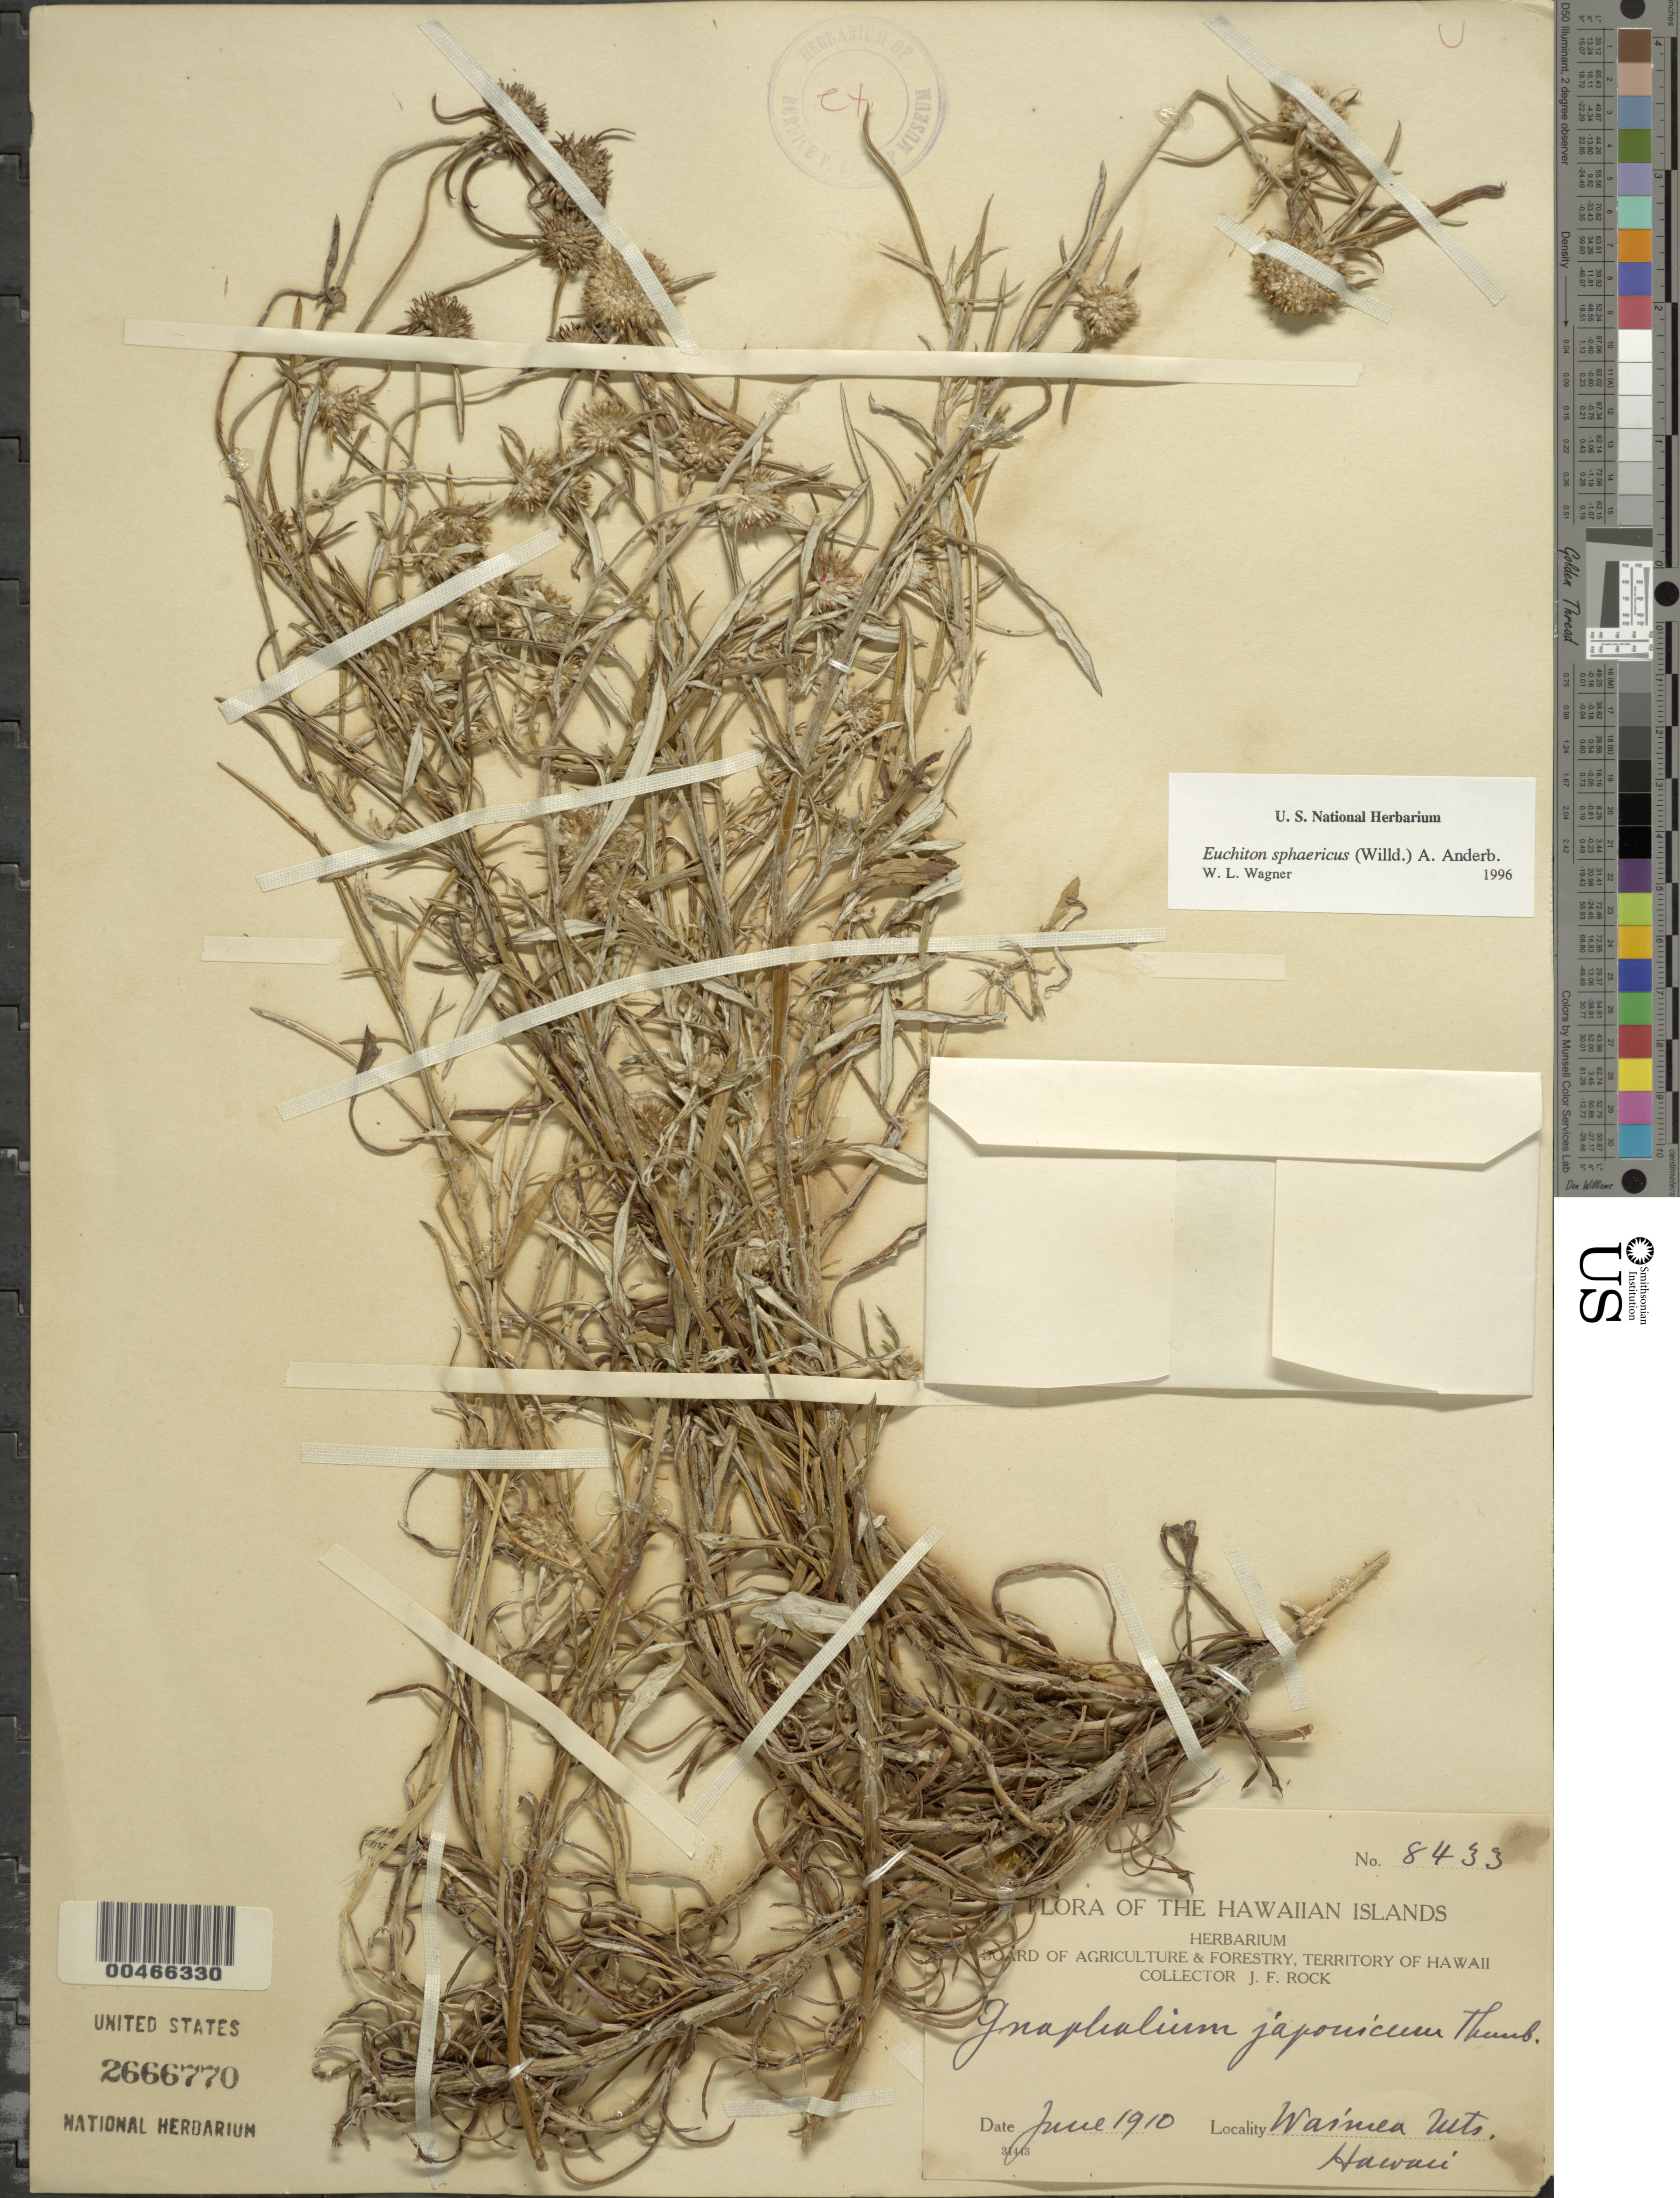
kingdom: Plantae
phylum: Tracheophyta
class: Magnoliopsida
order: Asterales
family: Asteraceae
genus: Euchiton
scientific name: Euchiton sphaericus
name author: (Willd.) Holub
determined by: Wagner, W. L., (BOT), Smithsonian Institution - National Museum of Natural History (UNITED STATES)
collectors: J. F. Rock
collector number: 8433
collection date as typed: Jun 1910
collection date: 1910-06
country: United States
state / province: Hawaii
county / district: Hawaii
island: Hawaii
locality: Waimea Mts.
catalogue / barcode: US 2666770